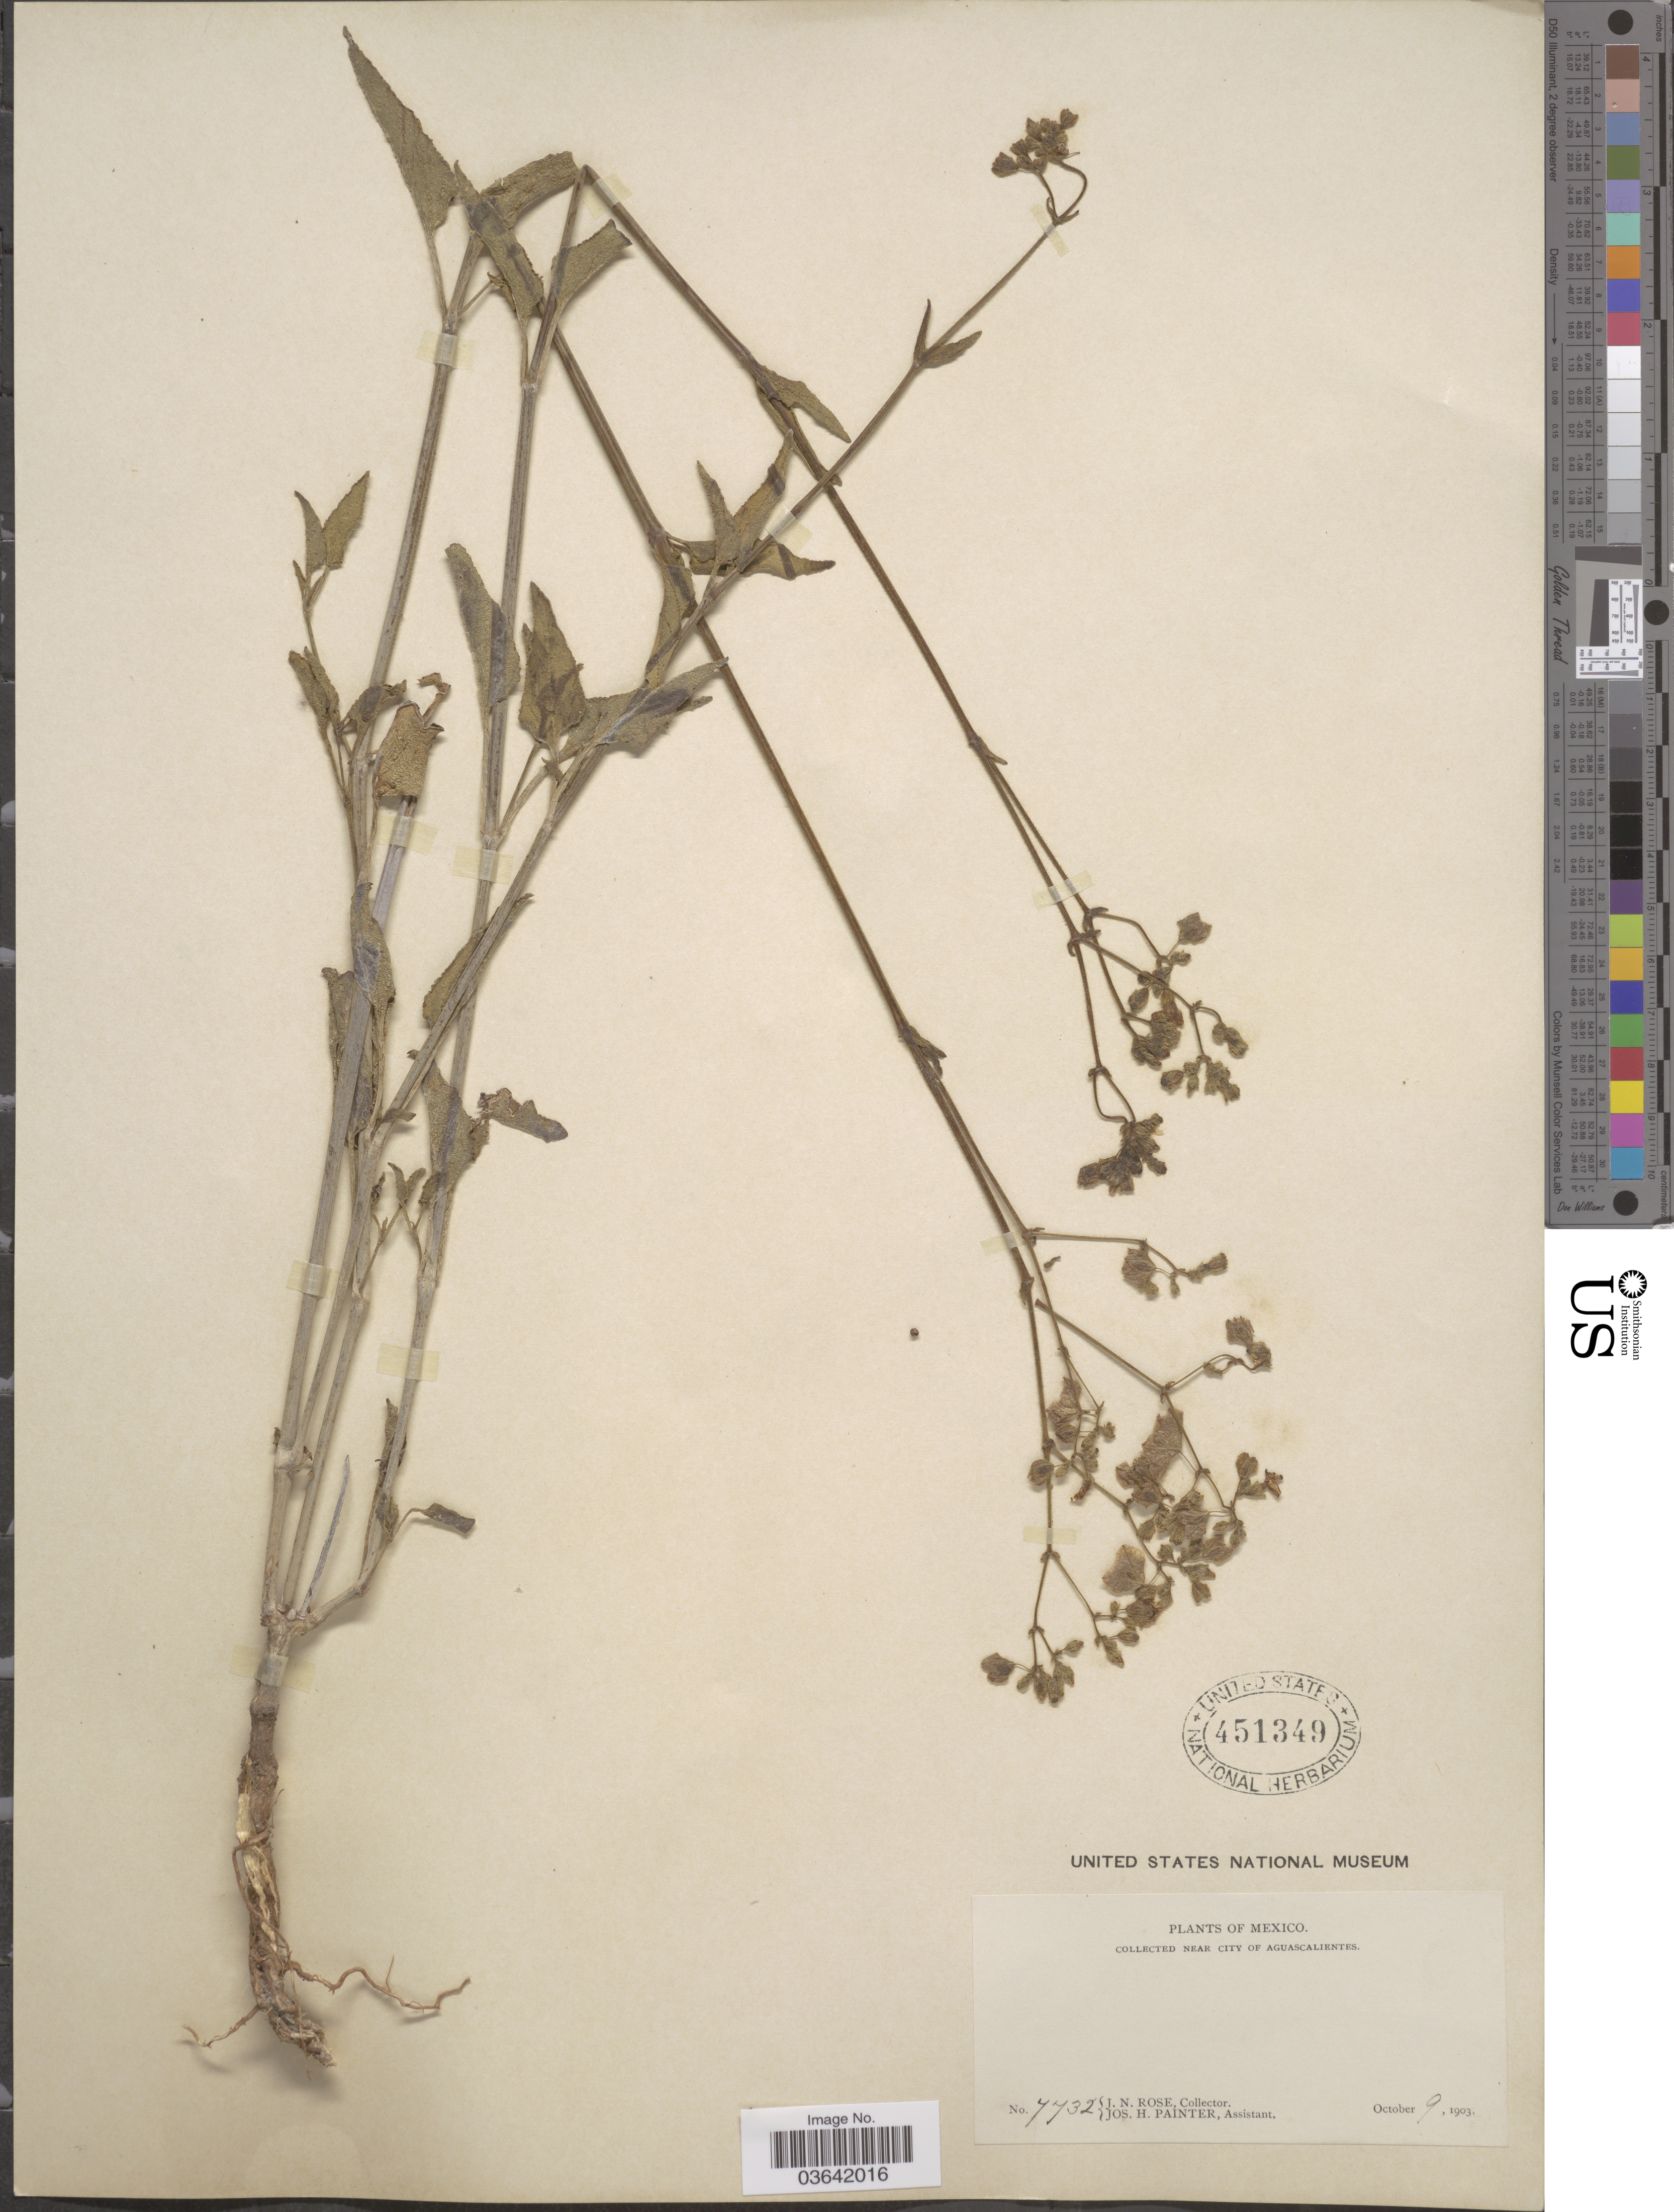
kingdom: Plantae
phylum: Tracheophyta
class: Magnoliopsida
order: Caryophyllales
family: Nyctaginaceae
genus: Mirabilis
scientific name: Mirabilis glabrifolia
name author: (Ort.) I.M. Johnst.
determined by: Strong, Mark T., (BOT), Smithsonian Institution - National Museum of Natural History (UNITED STATES)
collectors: J. N. Rose & J. H. Painter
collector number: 7732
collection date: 1903-10-09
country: Mexico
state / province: Aguascalientes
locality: Near city of Aguascalientes.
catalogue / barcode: US 451349